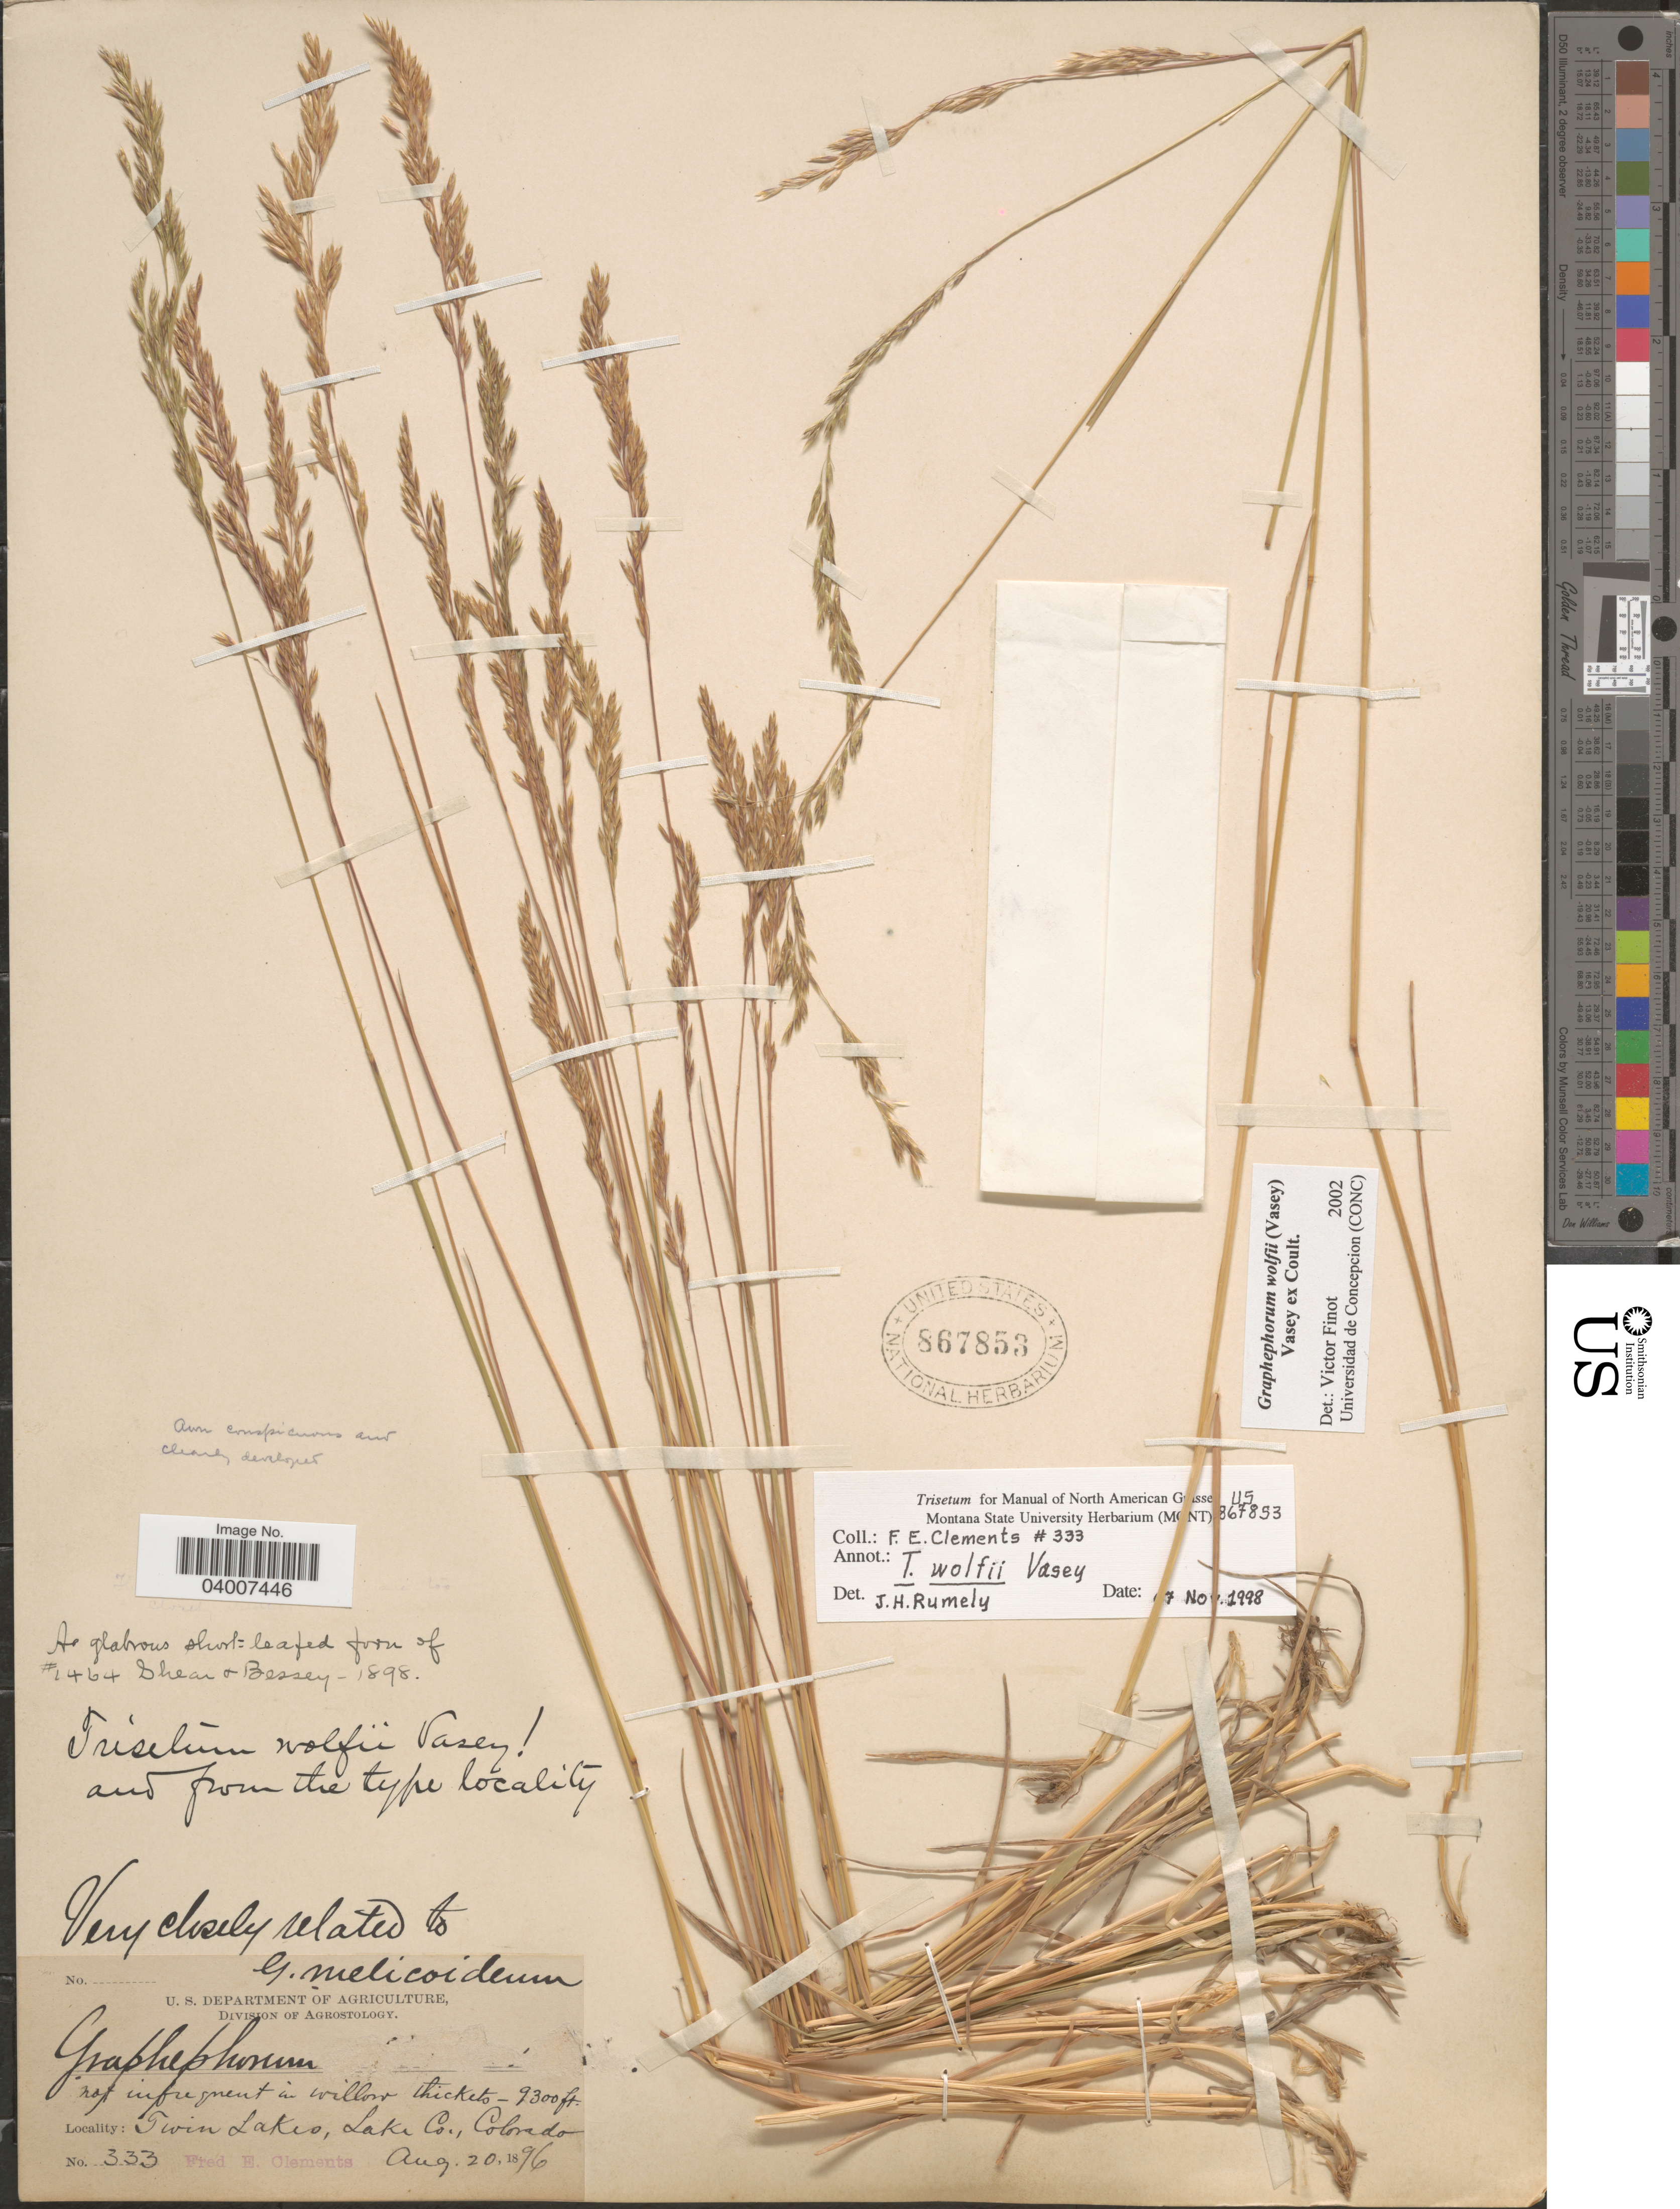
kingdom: Plantae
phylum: Tracheophyta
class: Liliopsida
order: Poales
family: Poaceae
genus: Graphephorum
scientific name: Graphephorum wolfii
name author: (E. Fourn.) Vasey ex Coult.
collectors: F. E. Clements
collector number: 333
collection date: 1896-08-20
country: United States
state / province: Colorado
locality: Twin Lakes, Lake Co.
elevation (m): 2835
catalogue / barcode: US 867853